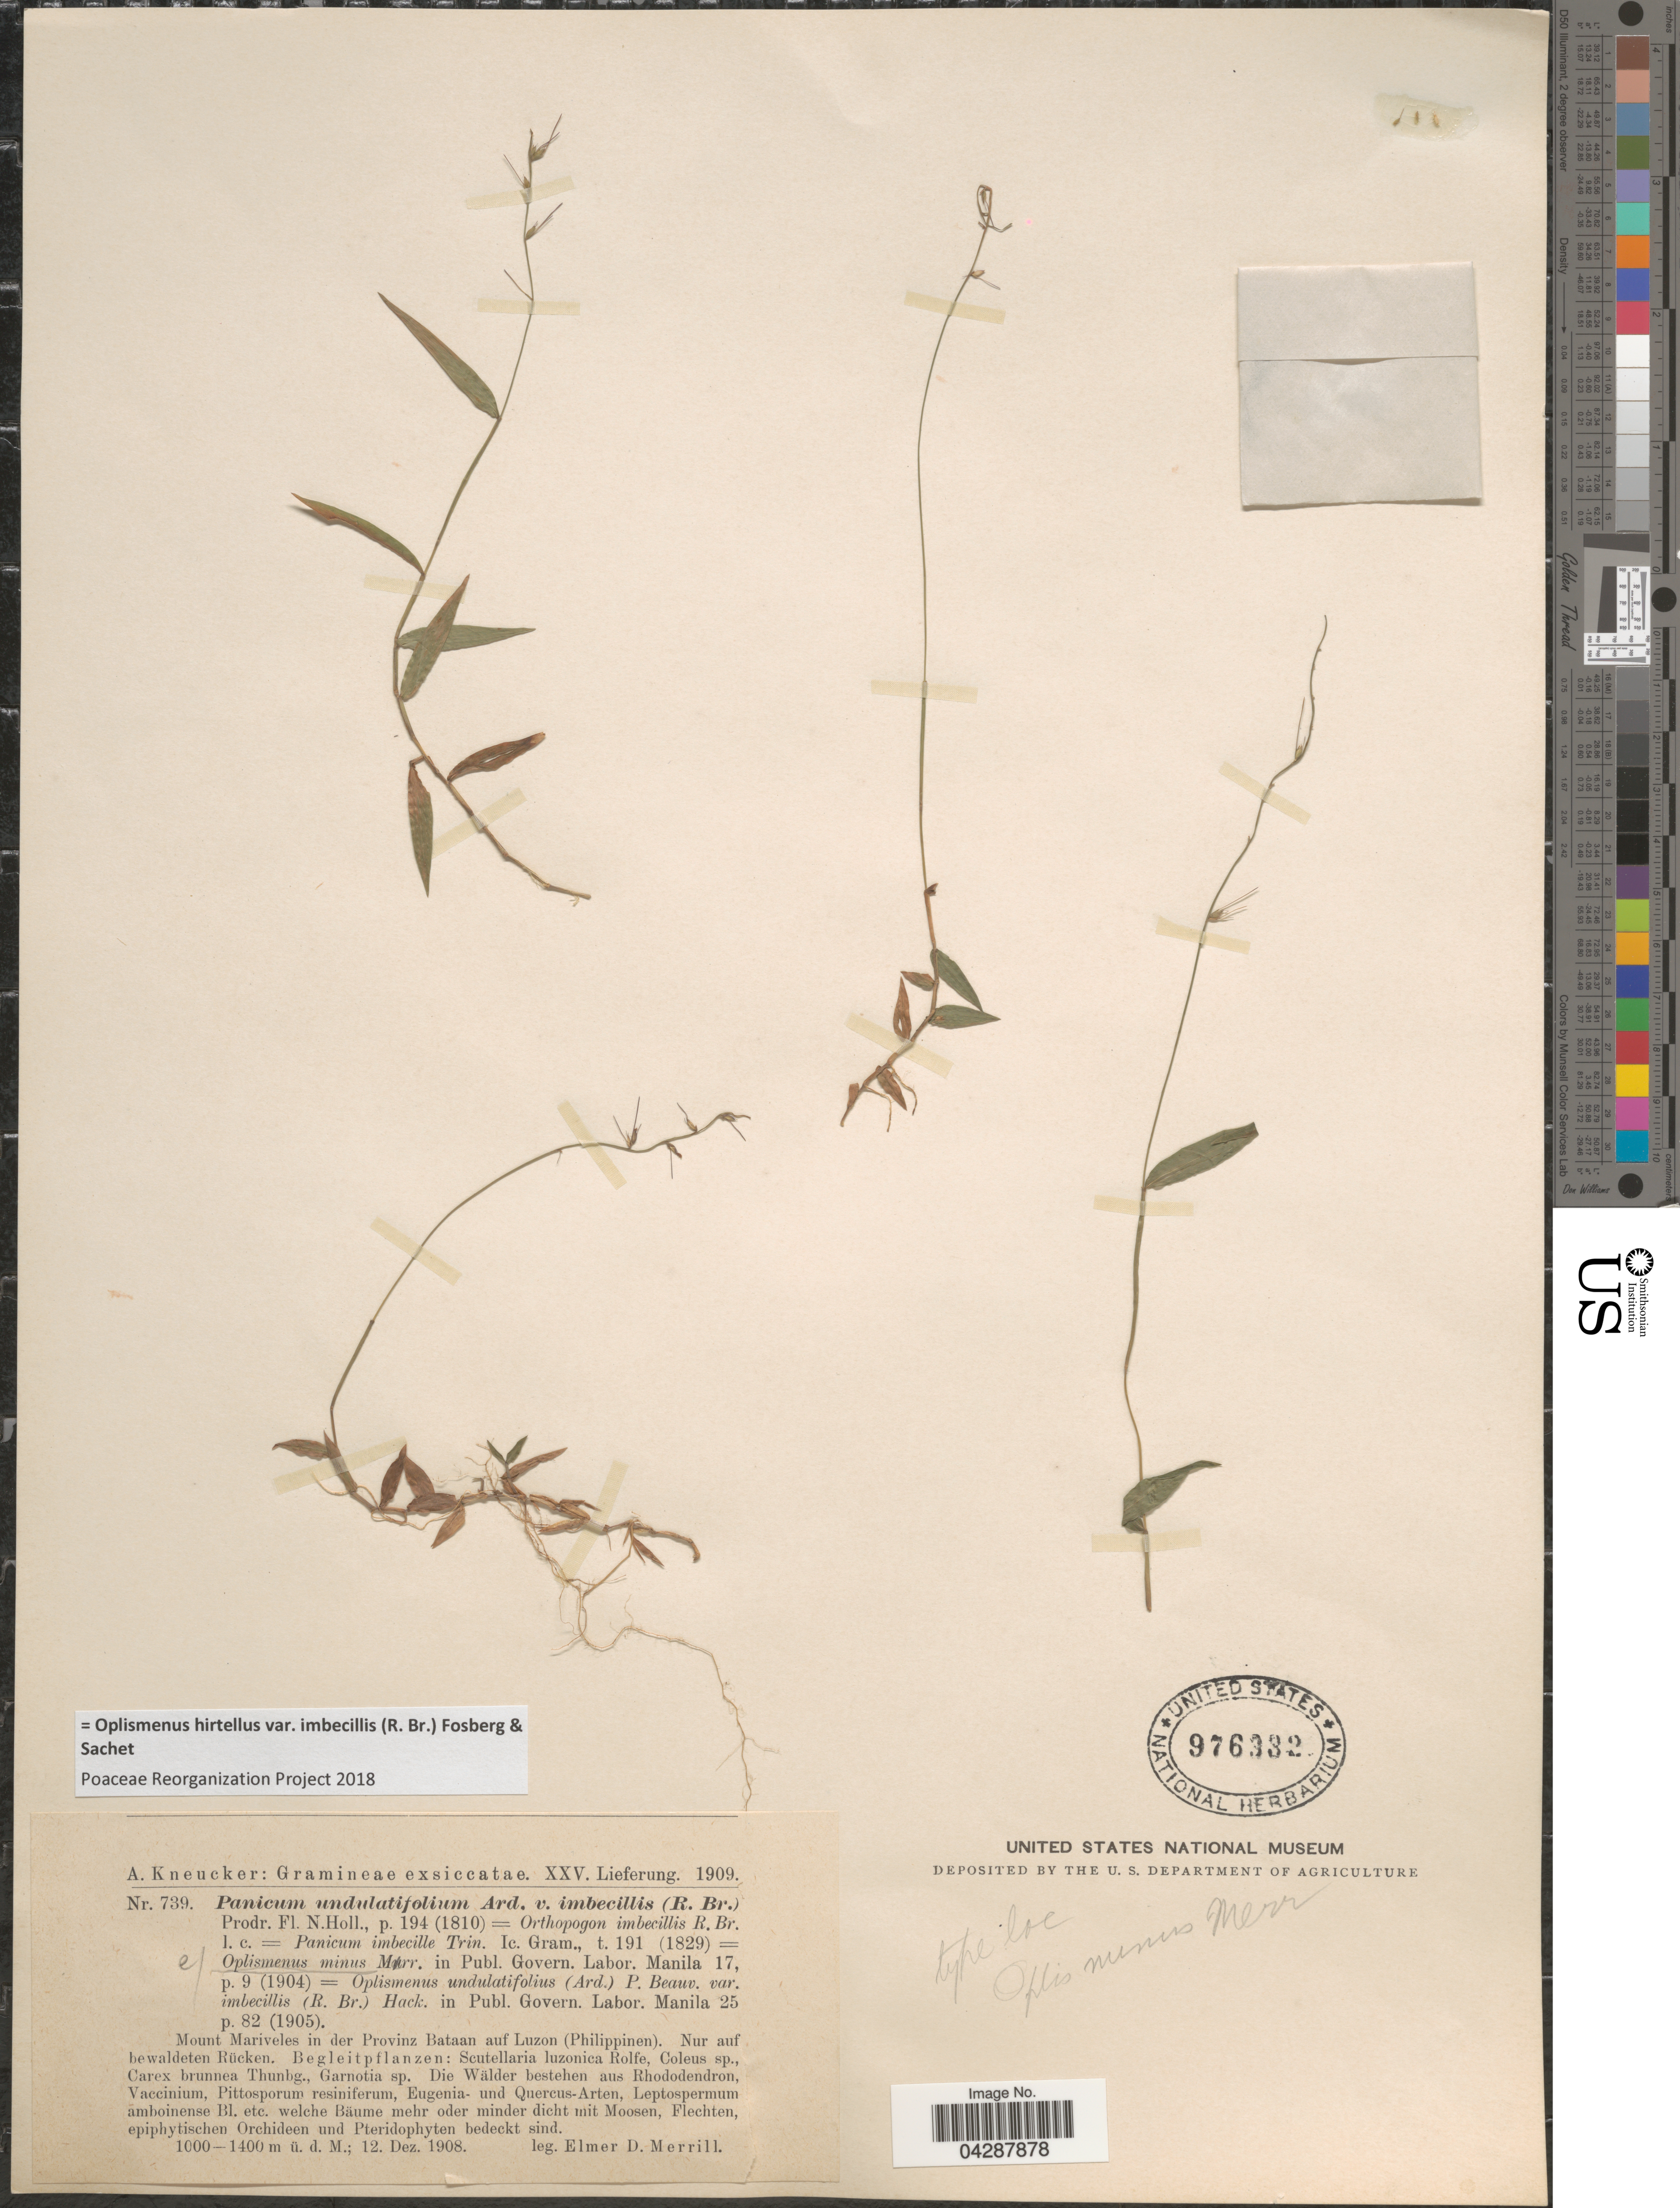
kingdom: Plantae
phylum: Tracheophyta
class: Liliopsida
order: Poales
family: Poaceae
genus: Oplismenus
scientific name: Oplismenus hirtellus var. imbecillis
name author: (R. Br.) Fosberg & Sachet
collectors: E. D. Merrill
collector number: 739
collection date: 1908-12-12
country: Philippines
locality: Mount Mariveles in der Provinz Bataan auf Luzon.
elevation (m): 1000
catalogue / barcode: US 976332